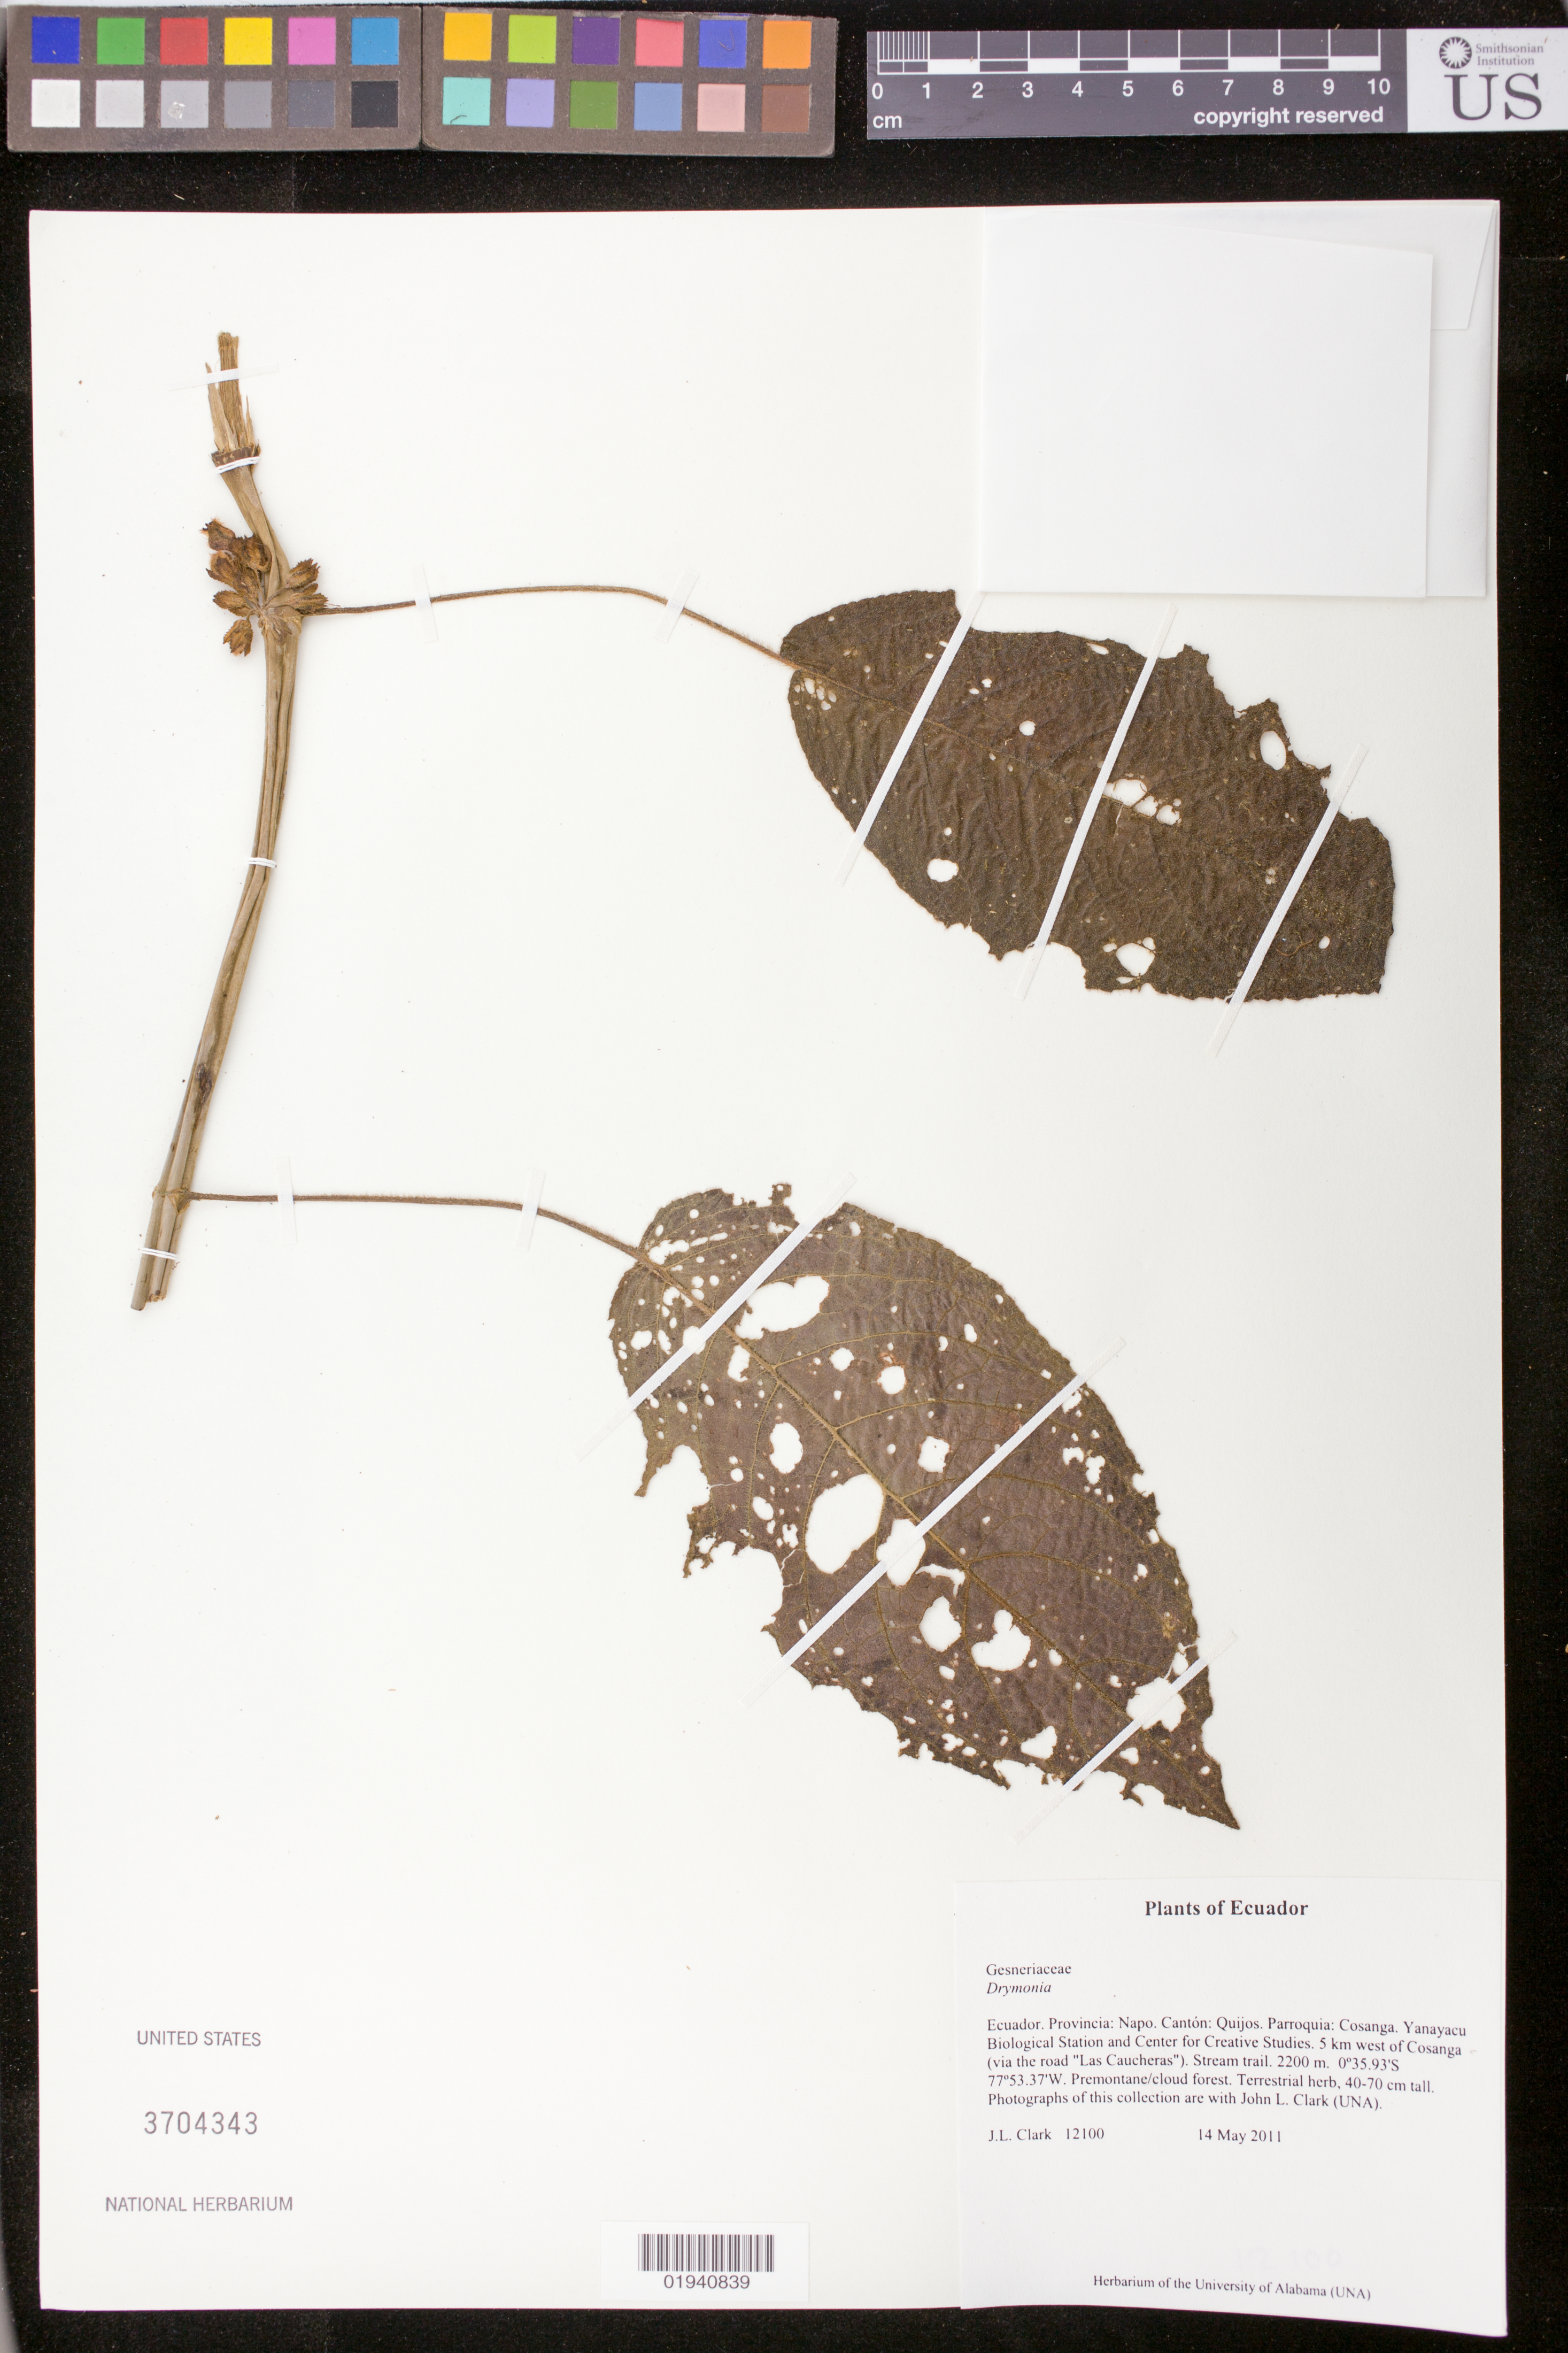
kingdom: Plantae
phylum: Tracheophyta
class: Magnoliopsida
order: Lamiales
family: Gesneriaceae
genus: Drymonia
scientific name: Drymonia sp.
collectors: J. L. Clark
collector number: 12100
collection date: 2011-05-14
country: Ecuador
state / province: Napo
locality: Canton: Quijos, Parroquia: Cosanga. Yanayacu Biological Station and Center for Creative Studies. 5km West of Cosanga (via the road "Las Caucheras").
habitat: Stream trail. Premontane/cloud forest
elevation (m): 2200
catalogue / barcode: US 3704343